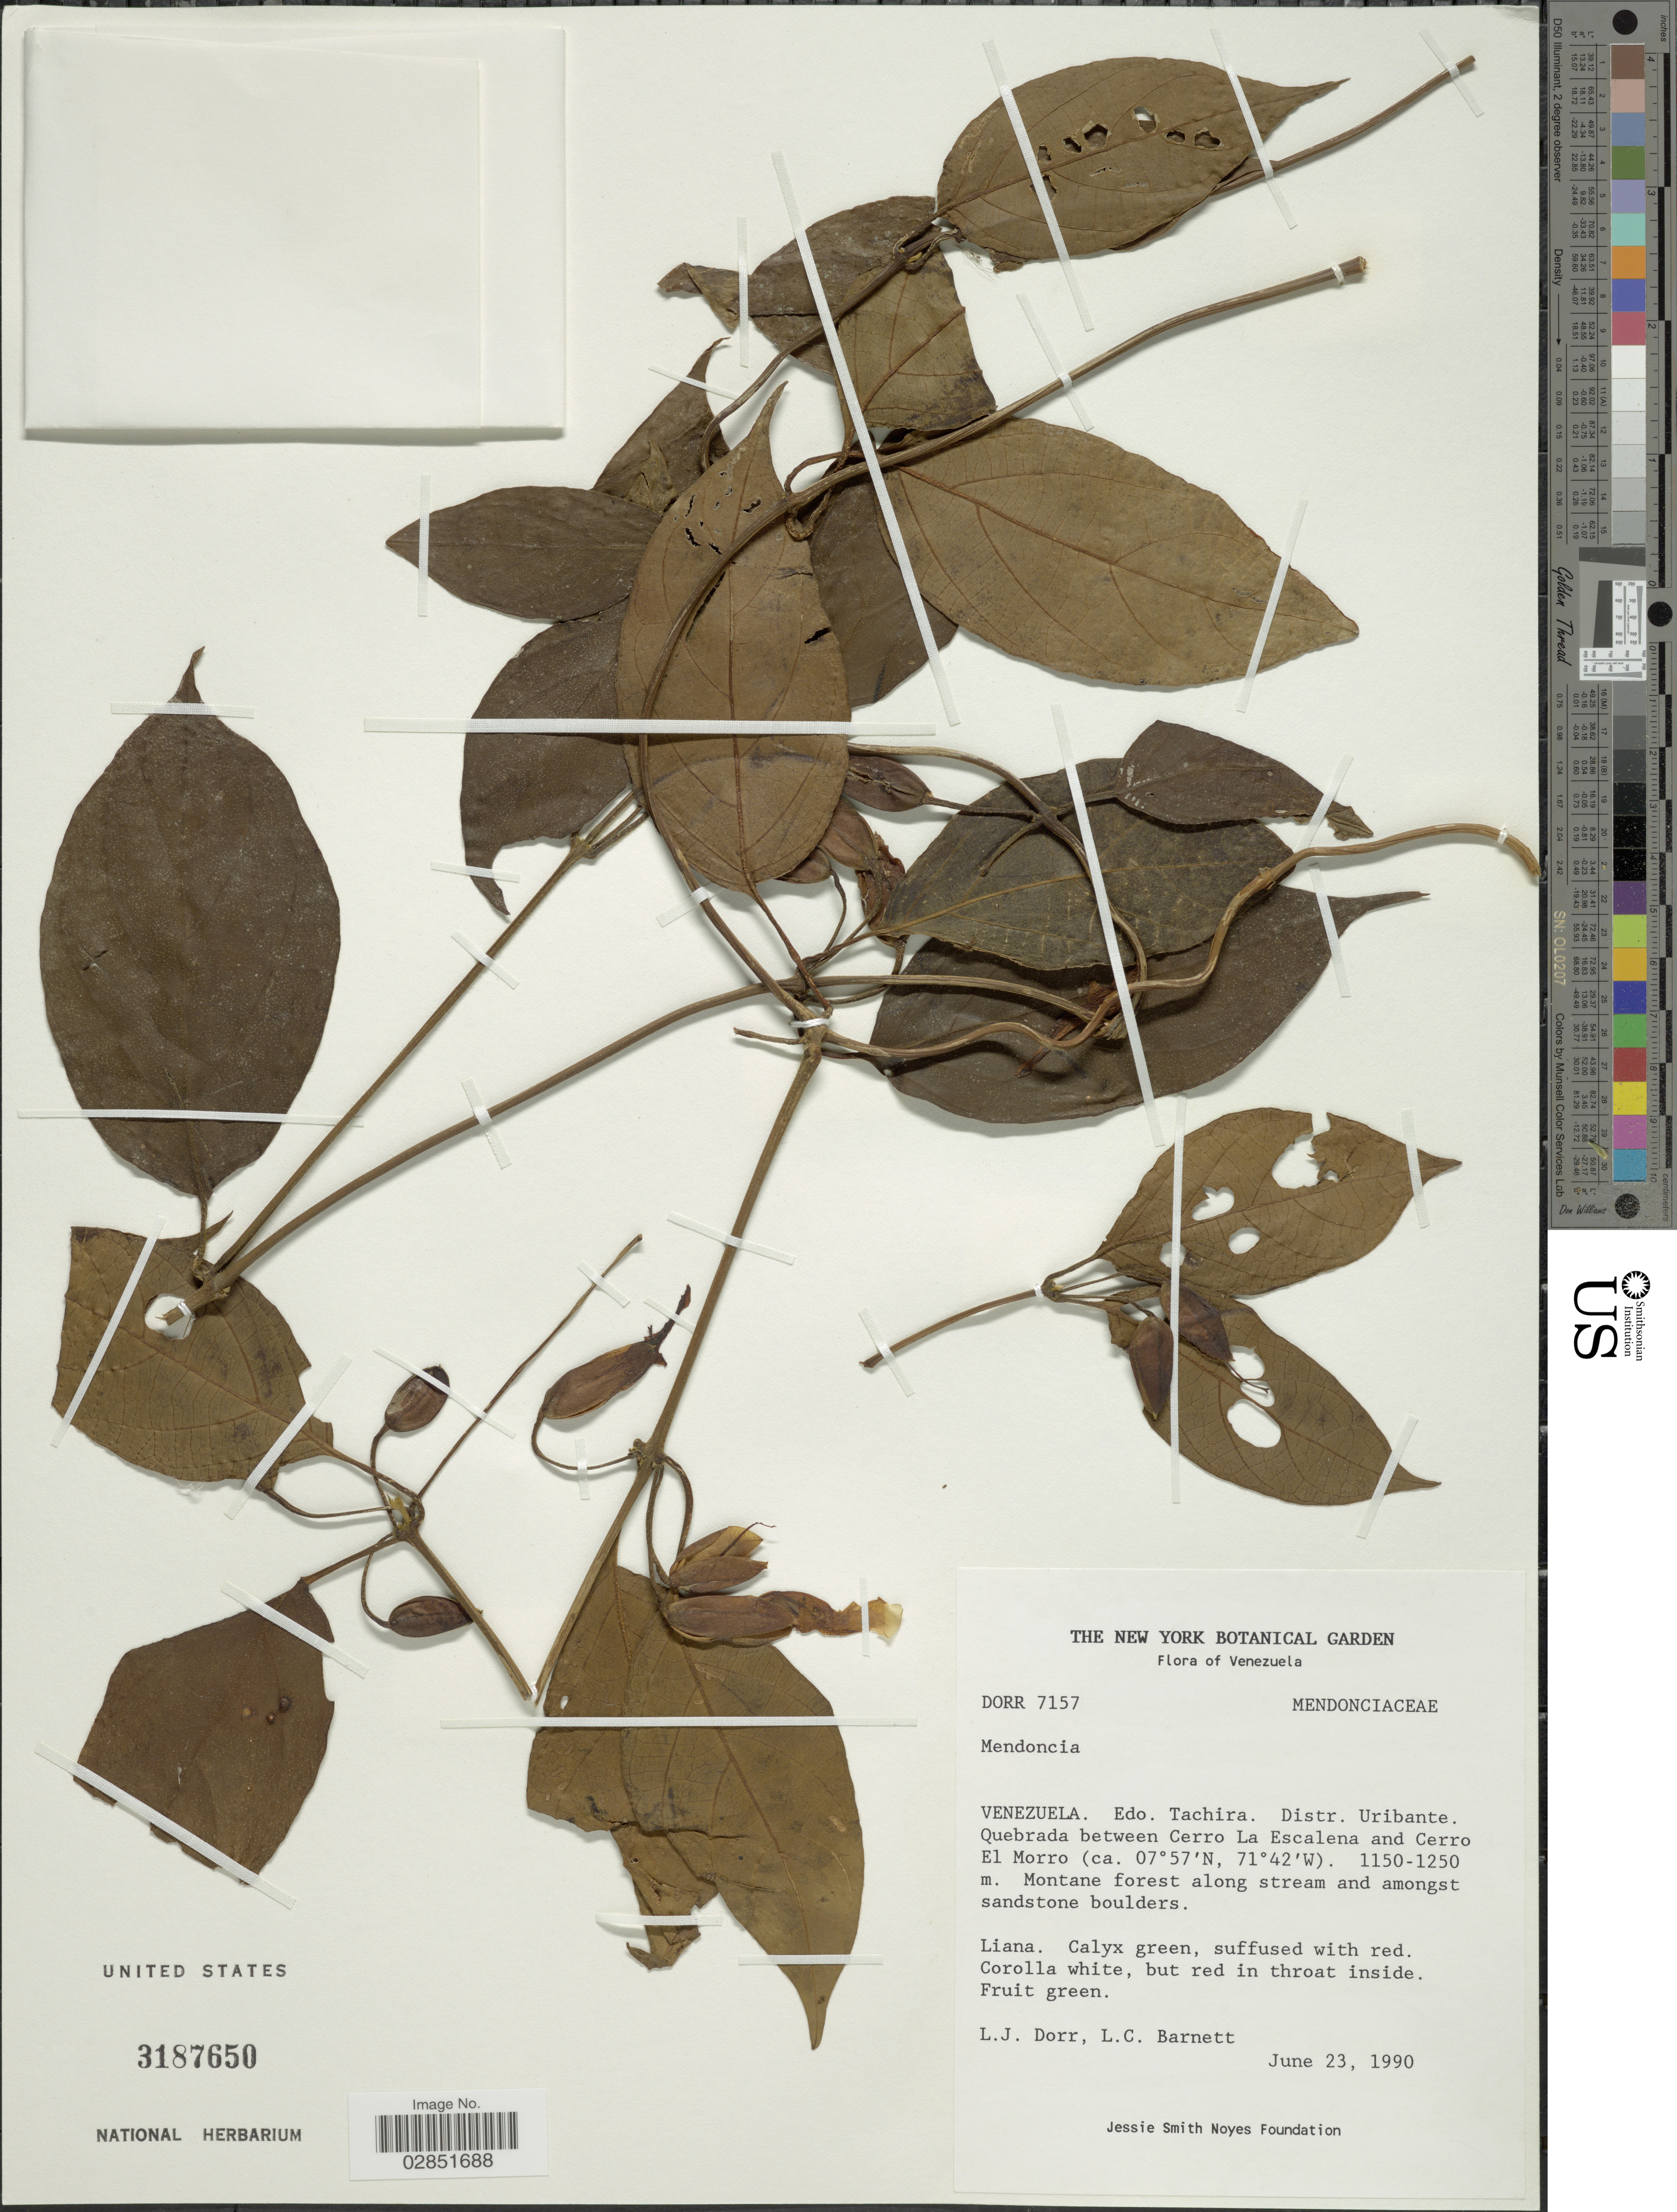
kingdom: Plantae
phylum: Tracheophyta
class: Magnoliopsida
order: Lamiales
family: Acanthaceae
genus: Mendoncia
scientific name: Mendoncia sp.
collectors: L. J. Dorr & L. C. Barnett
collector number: DORR 7157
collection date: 1990-06-23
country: Venezuela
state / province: Táchira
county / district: Uribante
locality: Quebrada between Cerro La Escalena and Cerro El Morro.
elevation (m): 1150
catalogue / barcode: US 3187650